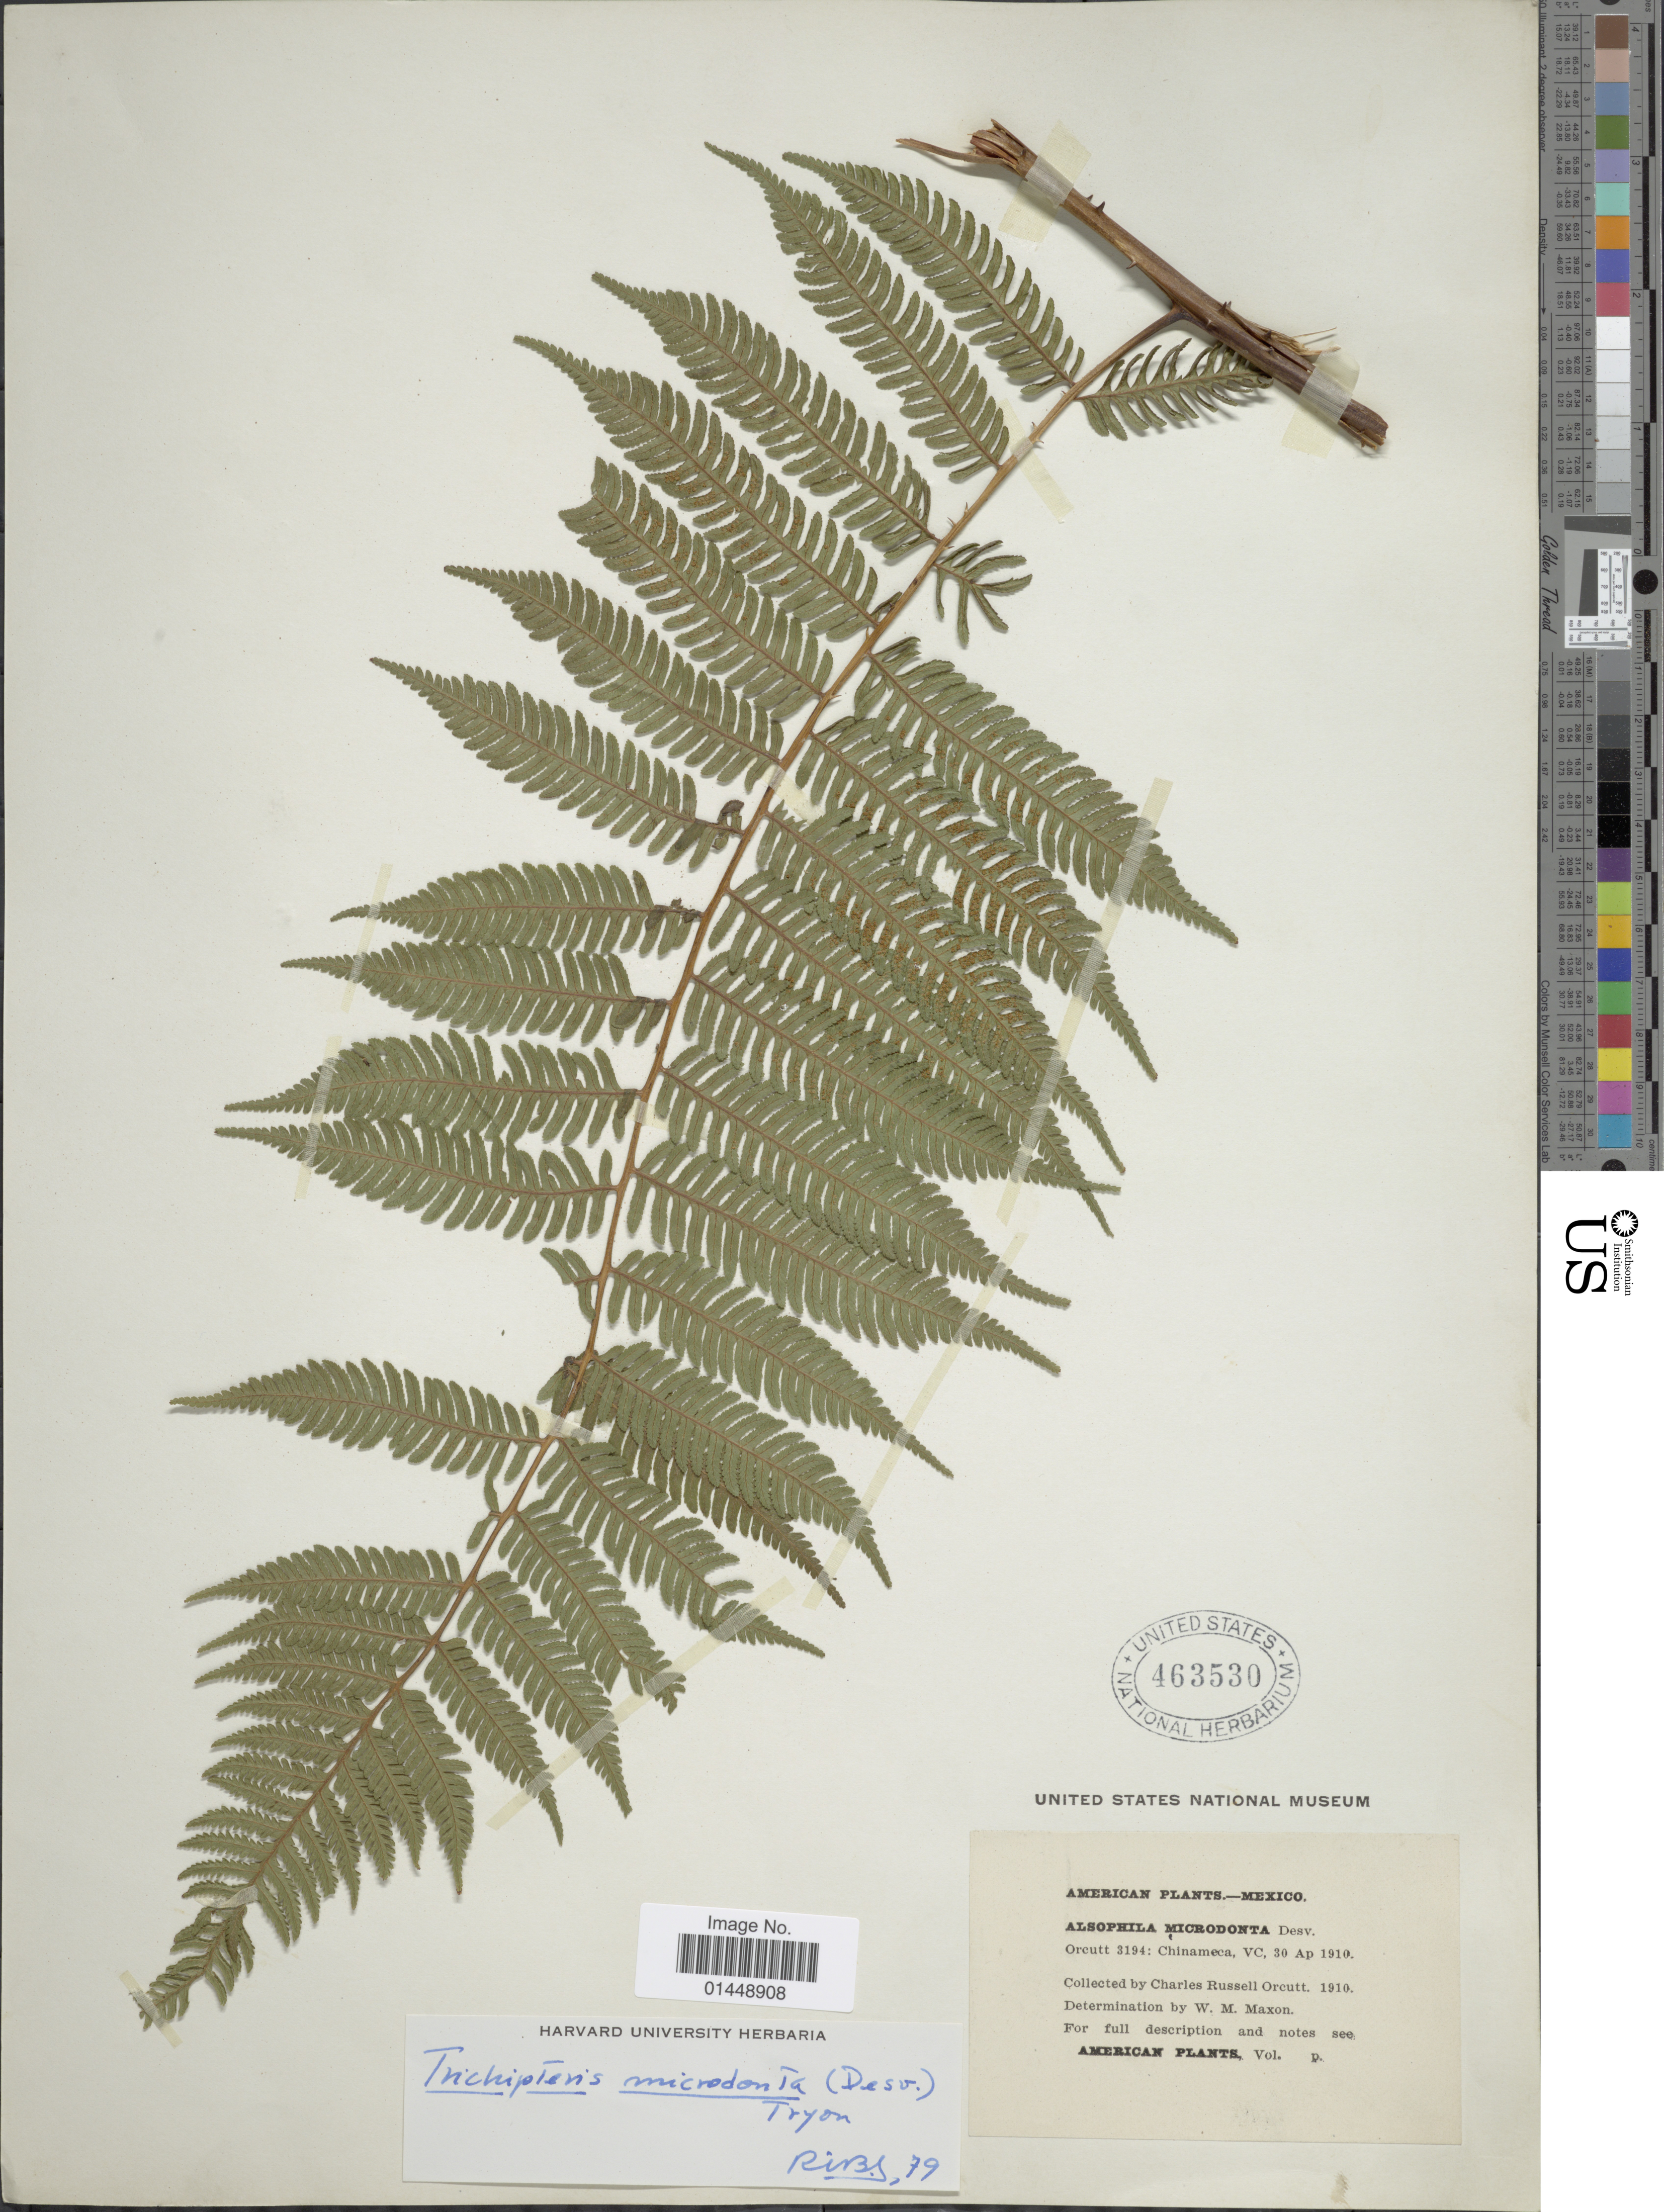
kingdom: Plantae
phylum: Tracheophyta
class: Polypodiopsida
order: Cyatheales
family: Cyatheaceae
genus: Cyathea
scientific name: Cyathea microdonta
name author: (Desv.) Domin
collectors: C. R. Orcutt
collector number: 3194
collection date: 1910-04-30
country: Mexico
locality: Chinameca, VC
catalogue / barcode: US 463530